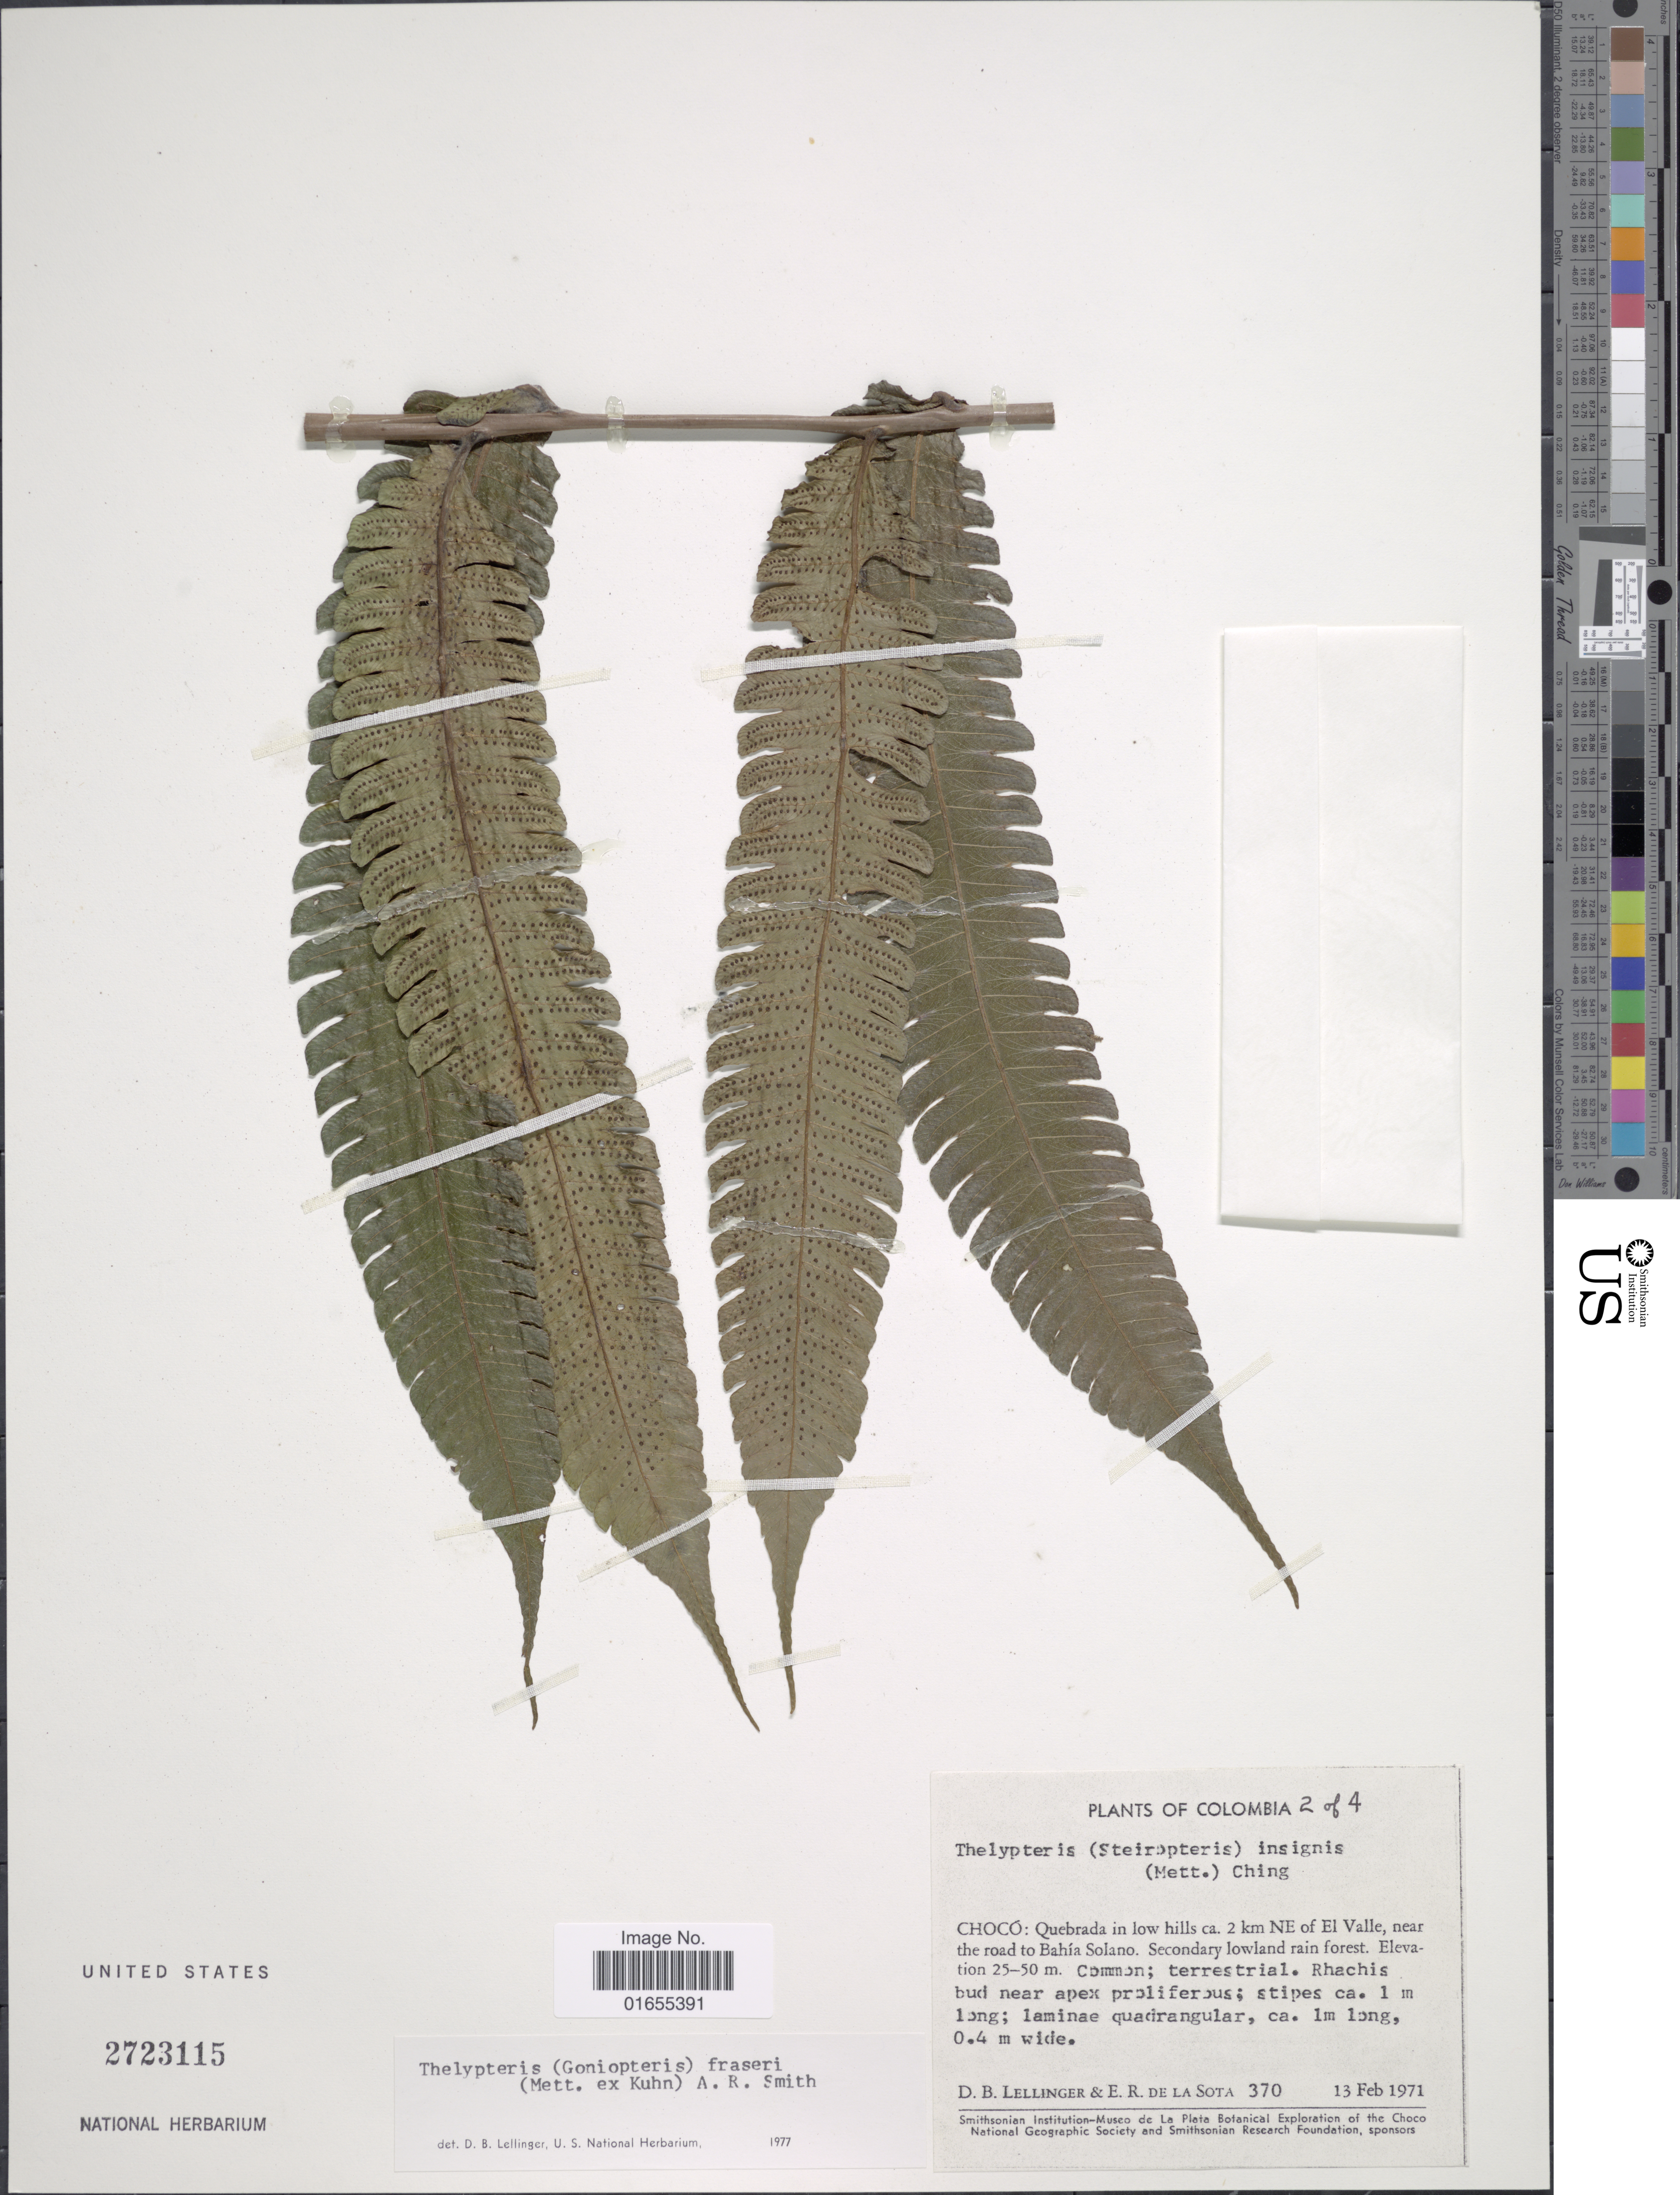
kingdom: Plantae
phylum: Tracheophyta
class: Polypodiopsida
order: Polypodiales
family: Thelypteridaceae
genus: Goniopteris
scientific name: Goniopteris fraseri (Mett.) comb. nov., ined 2015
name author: (Mett.)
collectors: D. B. Lellinger & E. R. de la Sota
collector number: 370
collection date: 1971-02-13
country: Colombia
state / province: Chocó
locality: Quebrada in low hills ca. 2 km NE of El Valle, near the road to Bahia Solano. Secondary lowland rain forest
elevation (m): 25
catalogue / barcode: US 2723115